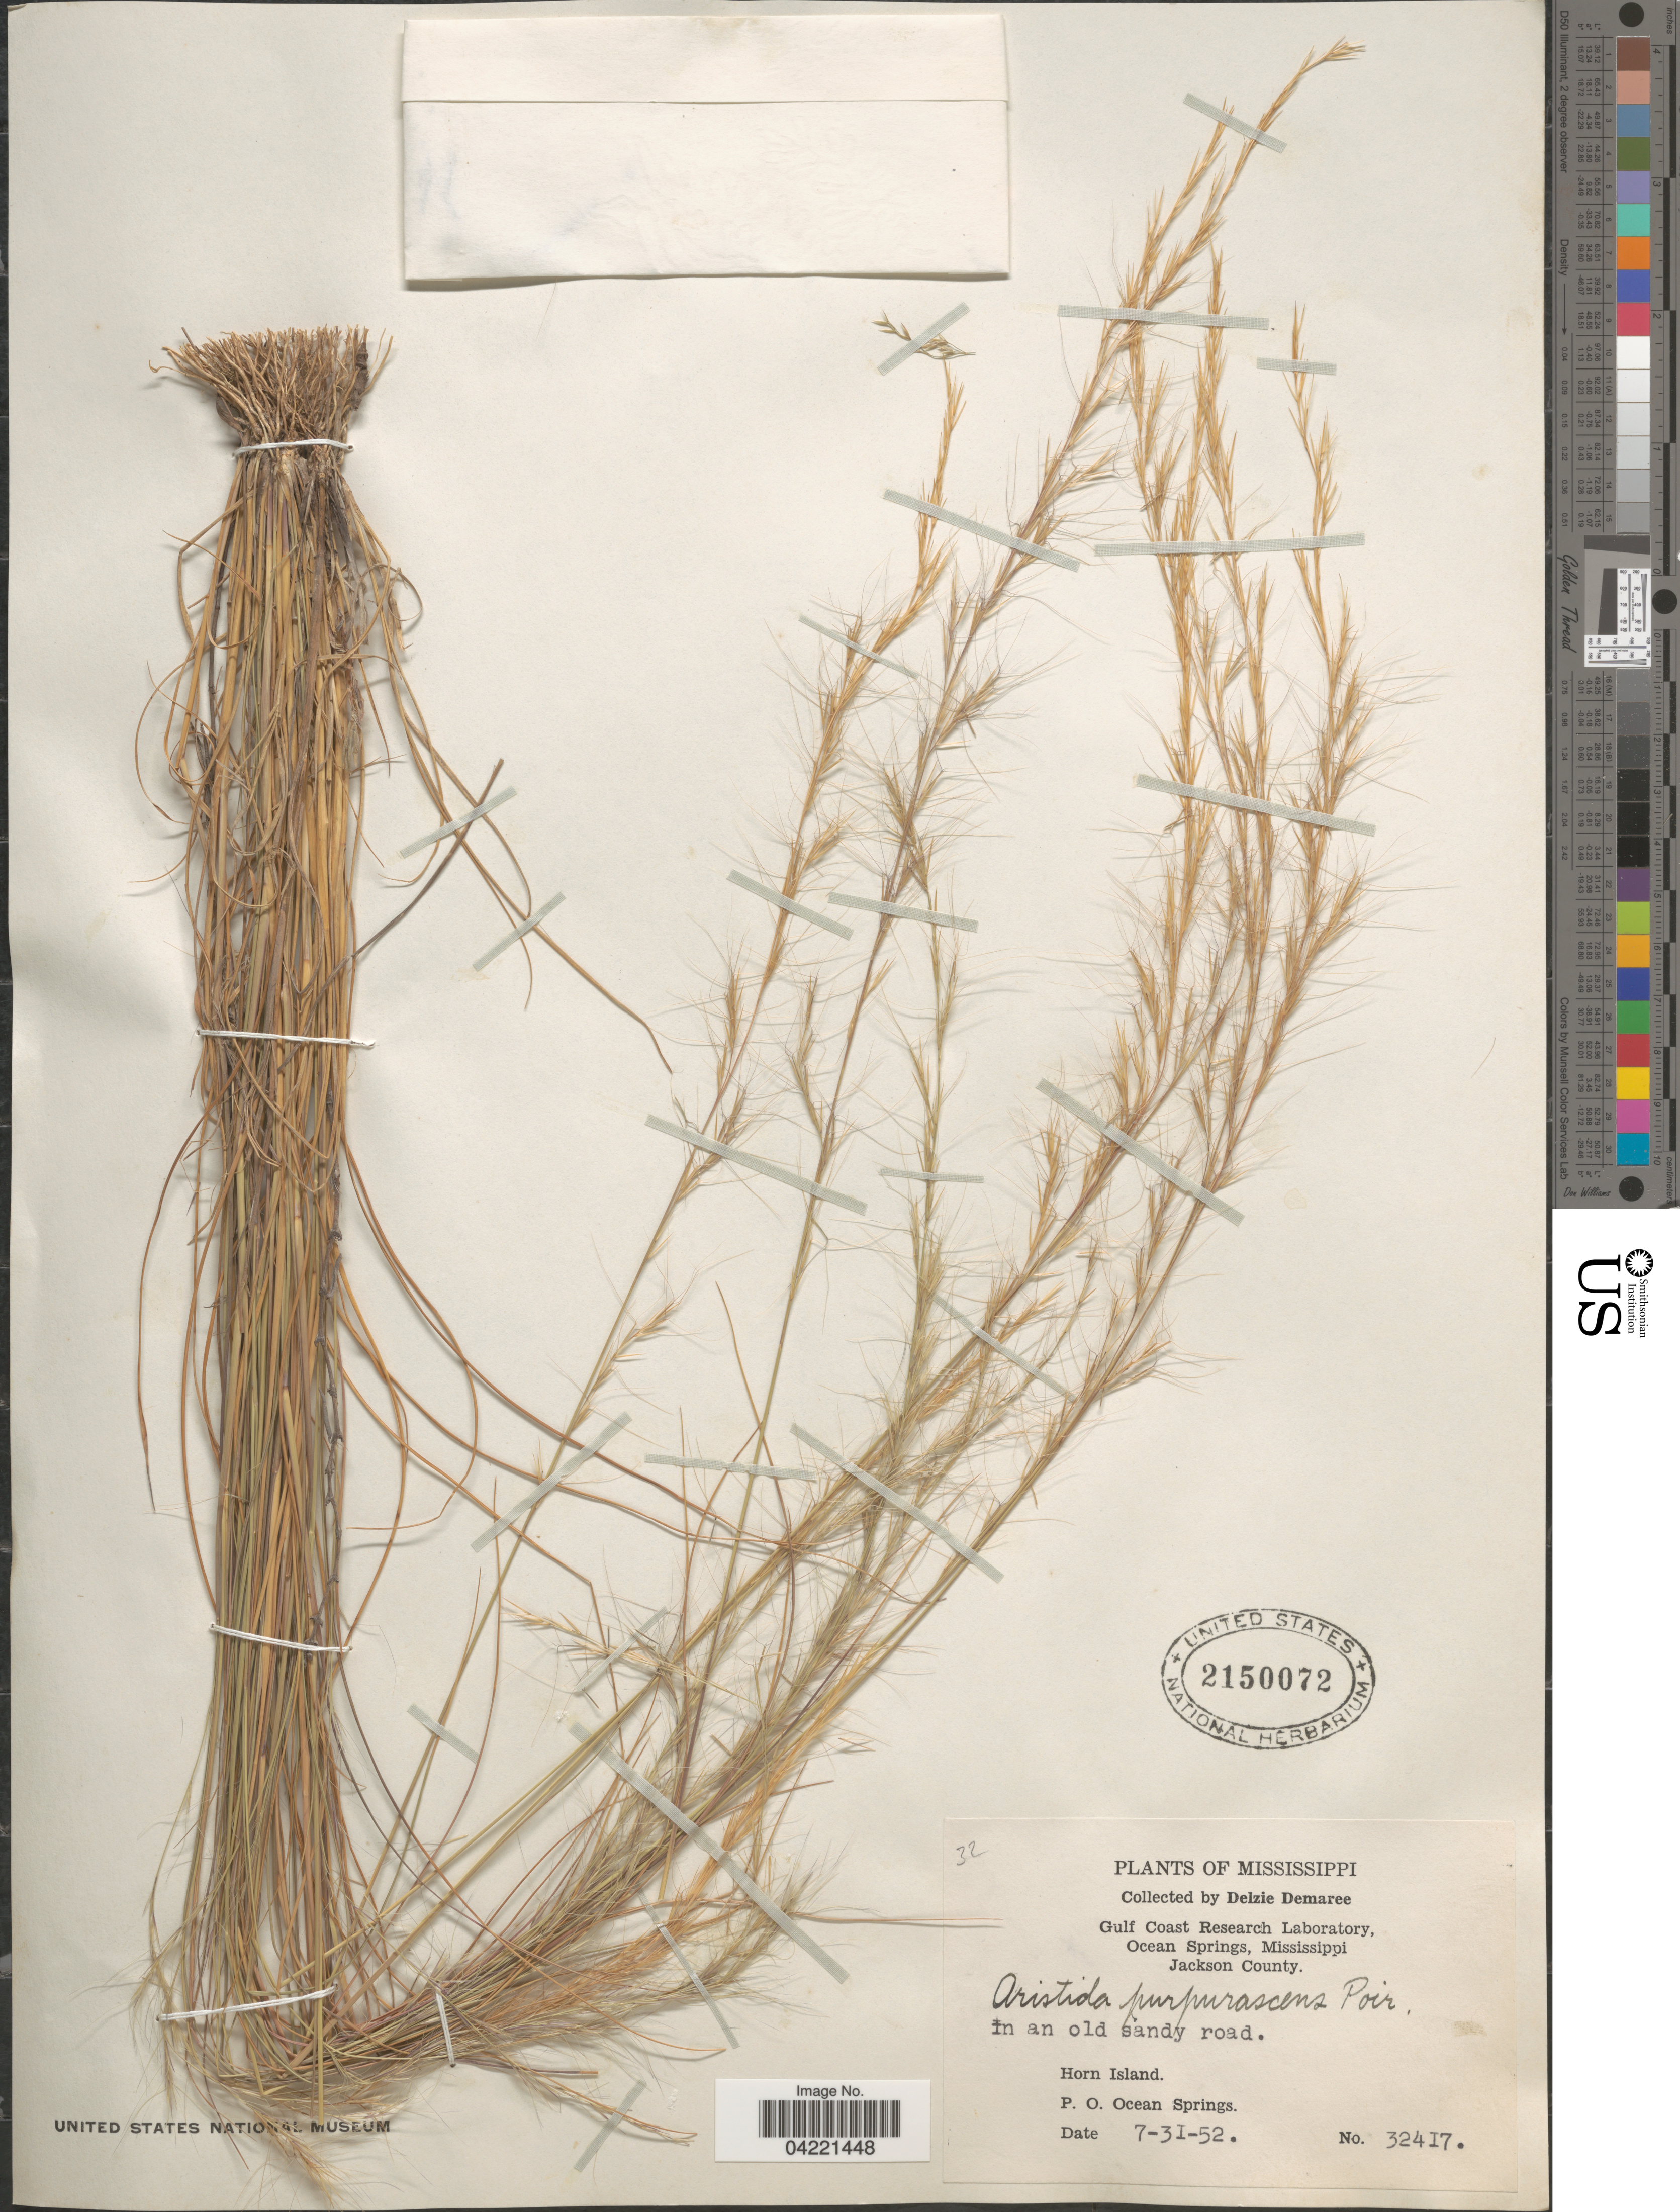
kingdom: Plantae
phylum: Tracheophyta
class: Liliopsida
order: Poales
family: Poaceae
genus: Aristida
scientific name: Aristida purpurascens var. purpurescens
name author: Poir.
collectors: D. Demaree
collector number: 32417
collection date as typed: Transcribed d/m/y: 31/7/52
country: United States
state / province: Mississippi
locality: Gulf Coast Research Laboratory, Ocean Springs, Jackson County. Horn Island. P. O. Ocean Springs.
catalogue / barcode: US 2150072